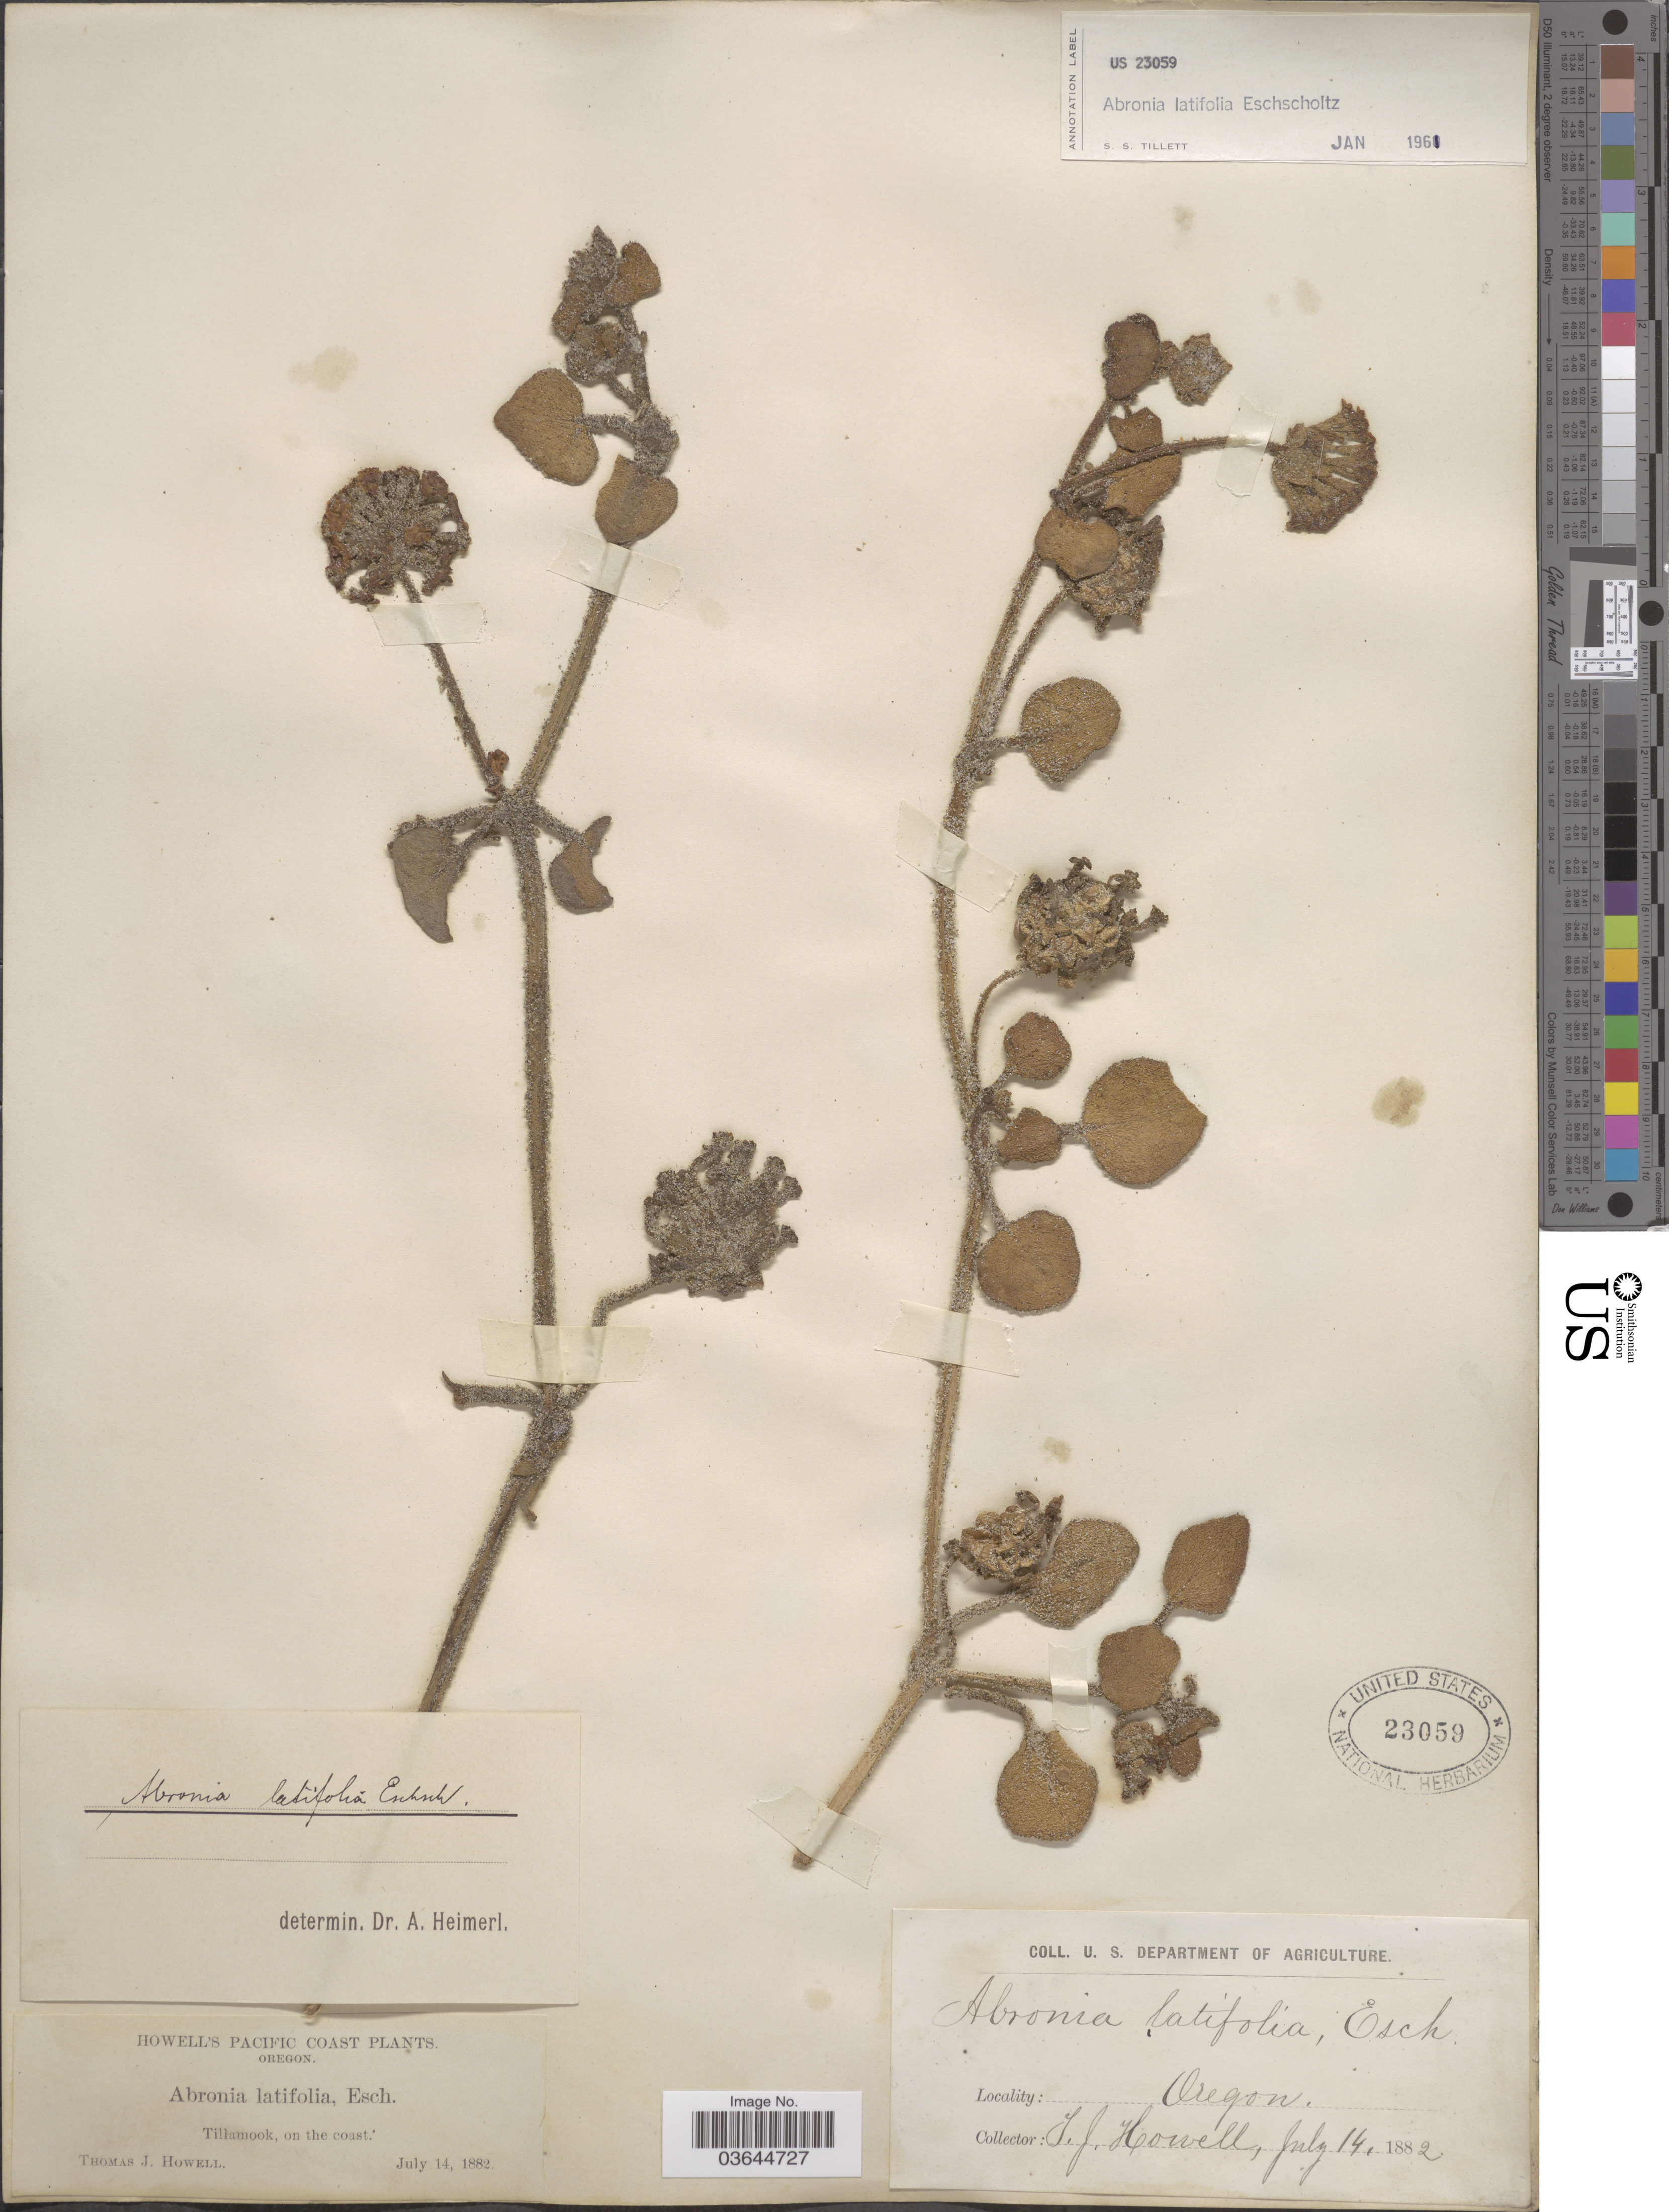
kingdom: Plantae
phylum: Tracheophyta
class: Magnoliopsida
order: Caryophyllales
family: Nyctaginaceae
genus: Abronia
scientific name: Abronia latifolia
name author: Eschsch.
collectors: T. J. Howell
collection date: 1882-07-14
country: United States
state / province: Oregon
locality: Pacific Coast. Tillamook, on the coast.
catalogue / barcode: US 23059